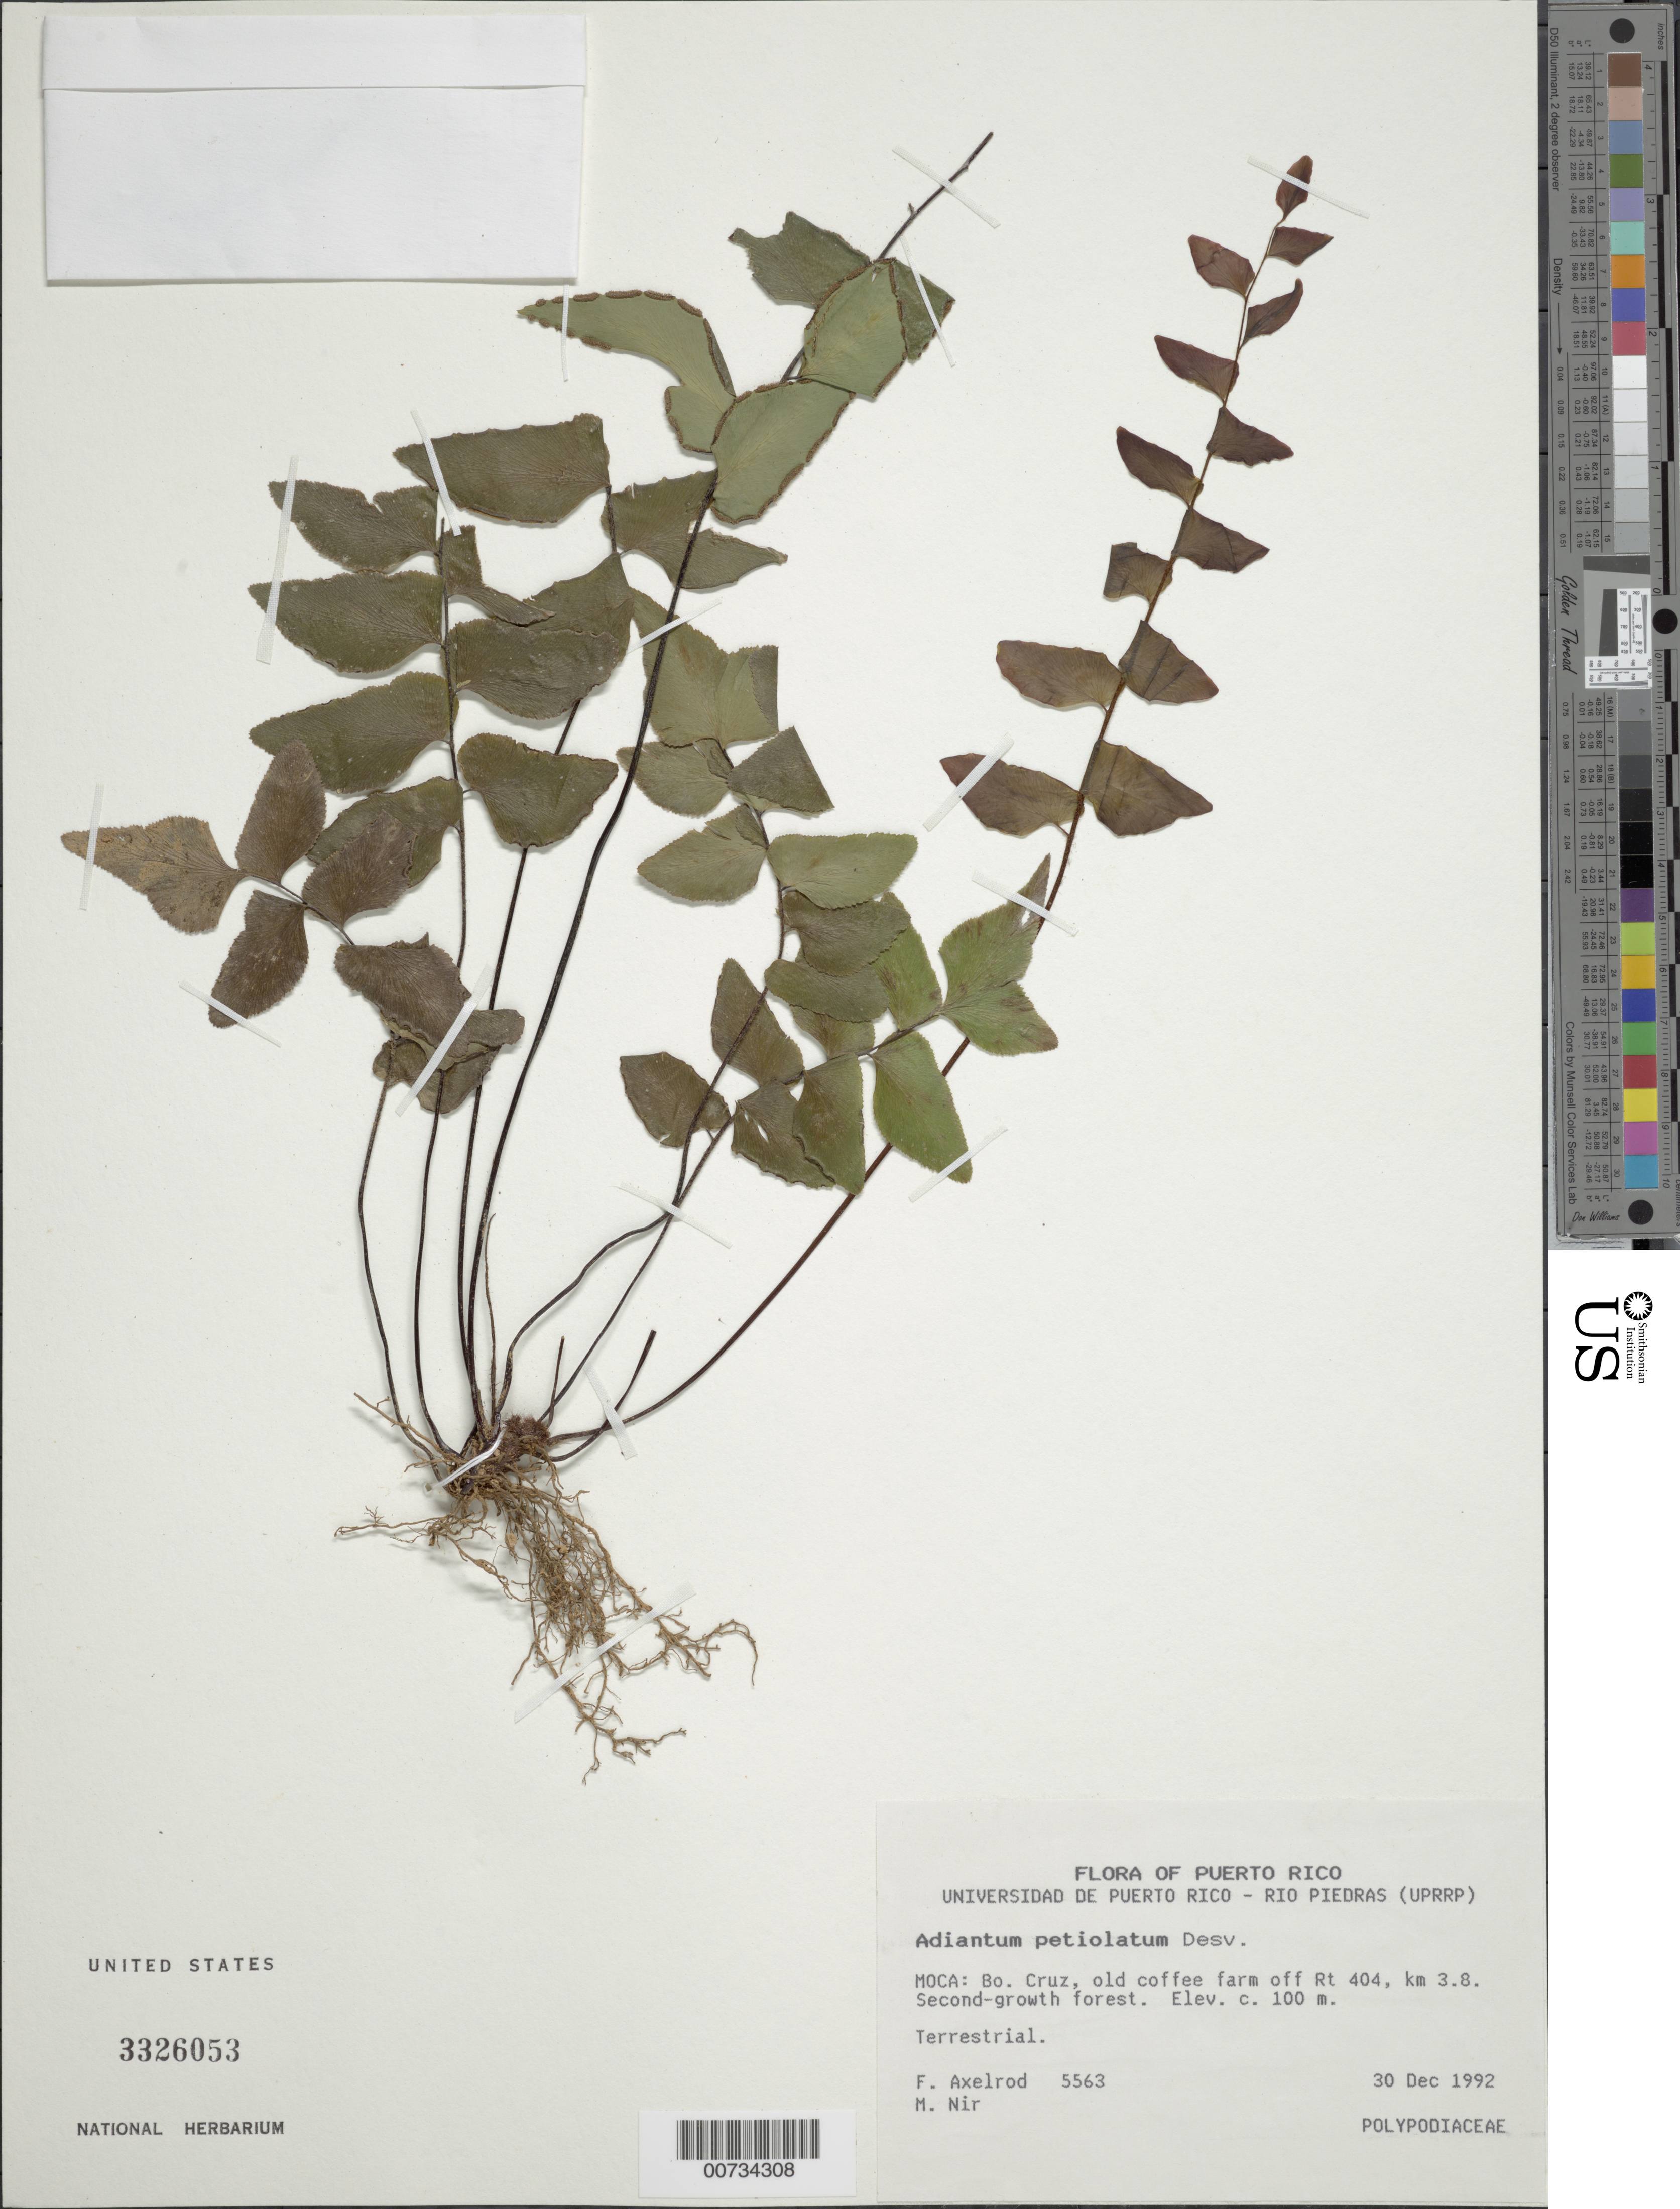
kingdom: Plantae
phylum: Tracheophyta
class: Polypodiopsida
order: Polypodiales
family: Pteridaceae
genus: Adiantum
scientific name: Adiantum petiolatum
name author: Desv.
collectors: F. S. Axelrod & M. A. Nir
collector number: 5563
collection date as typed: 30 Dec 1992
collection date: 1992-12-30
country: Puerto Rico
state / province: Moca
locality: Moca: Bo. Cruz, old coffee farm off Rte 404, km 3.8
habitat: Second-growth forest; terrestrial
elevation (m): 100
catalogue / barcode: US 3326053